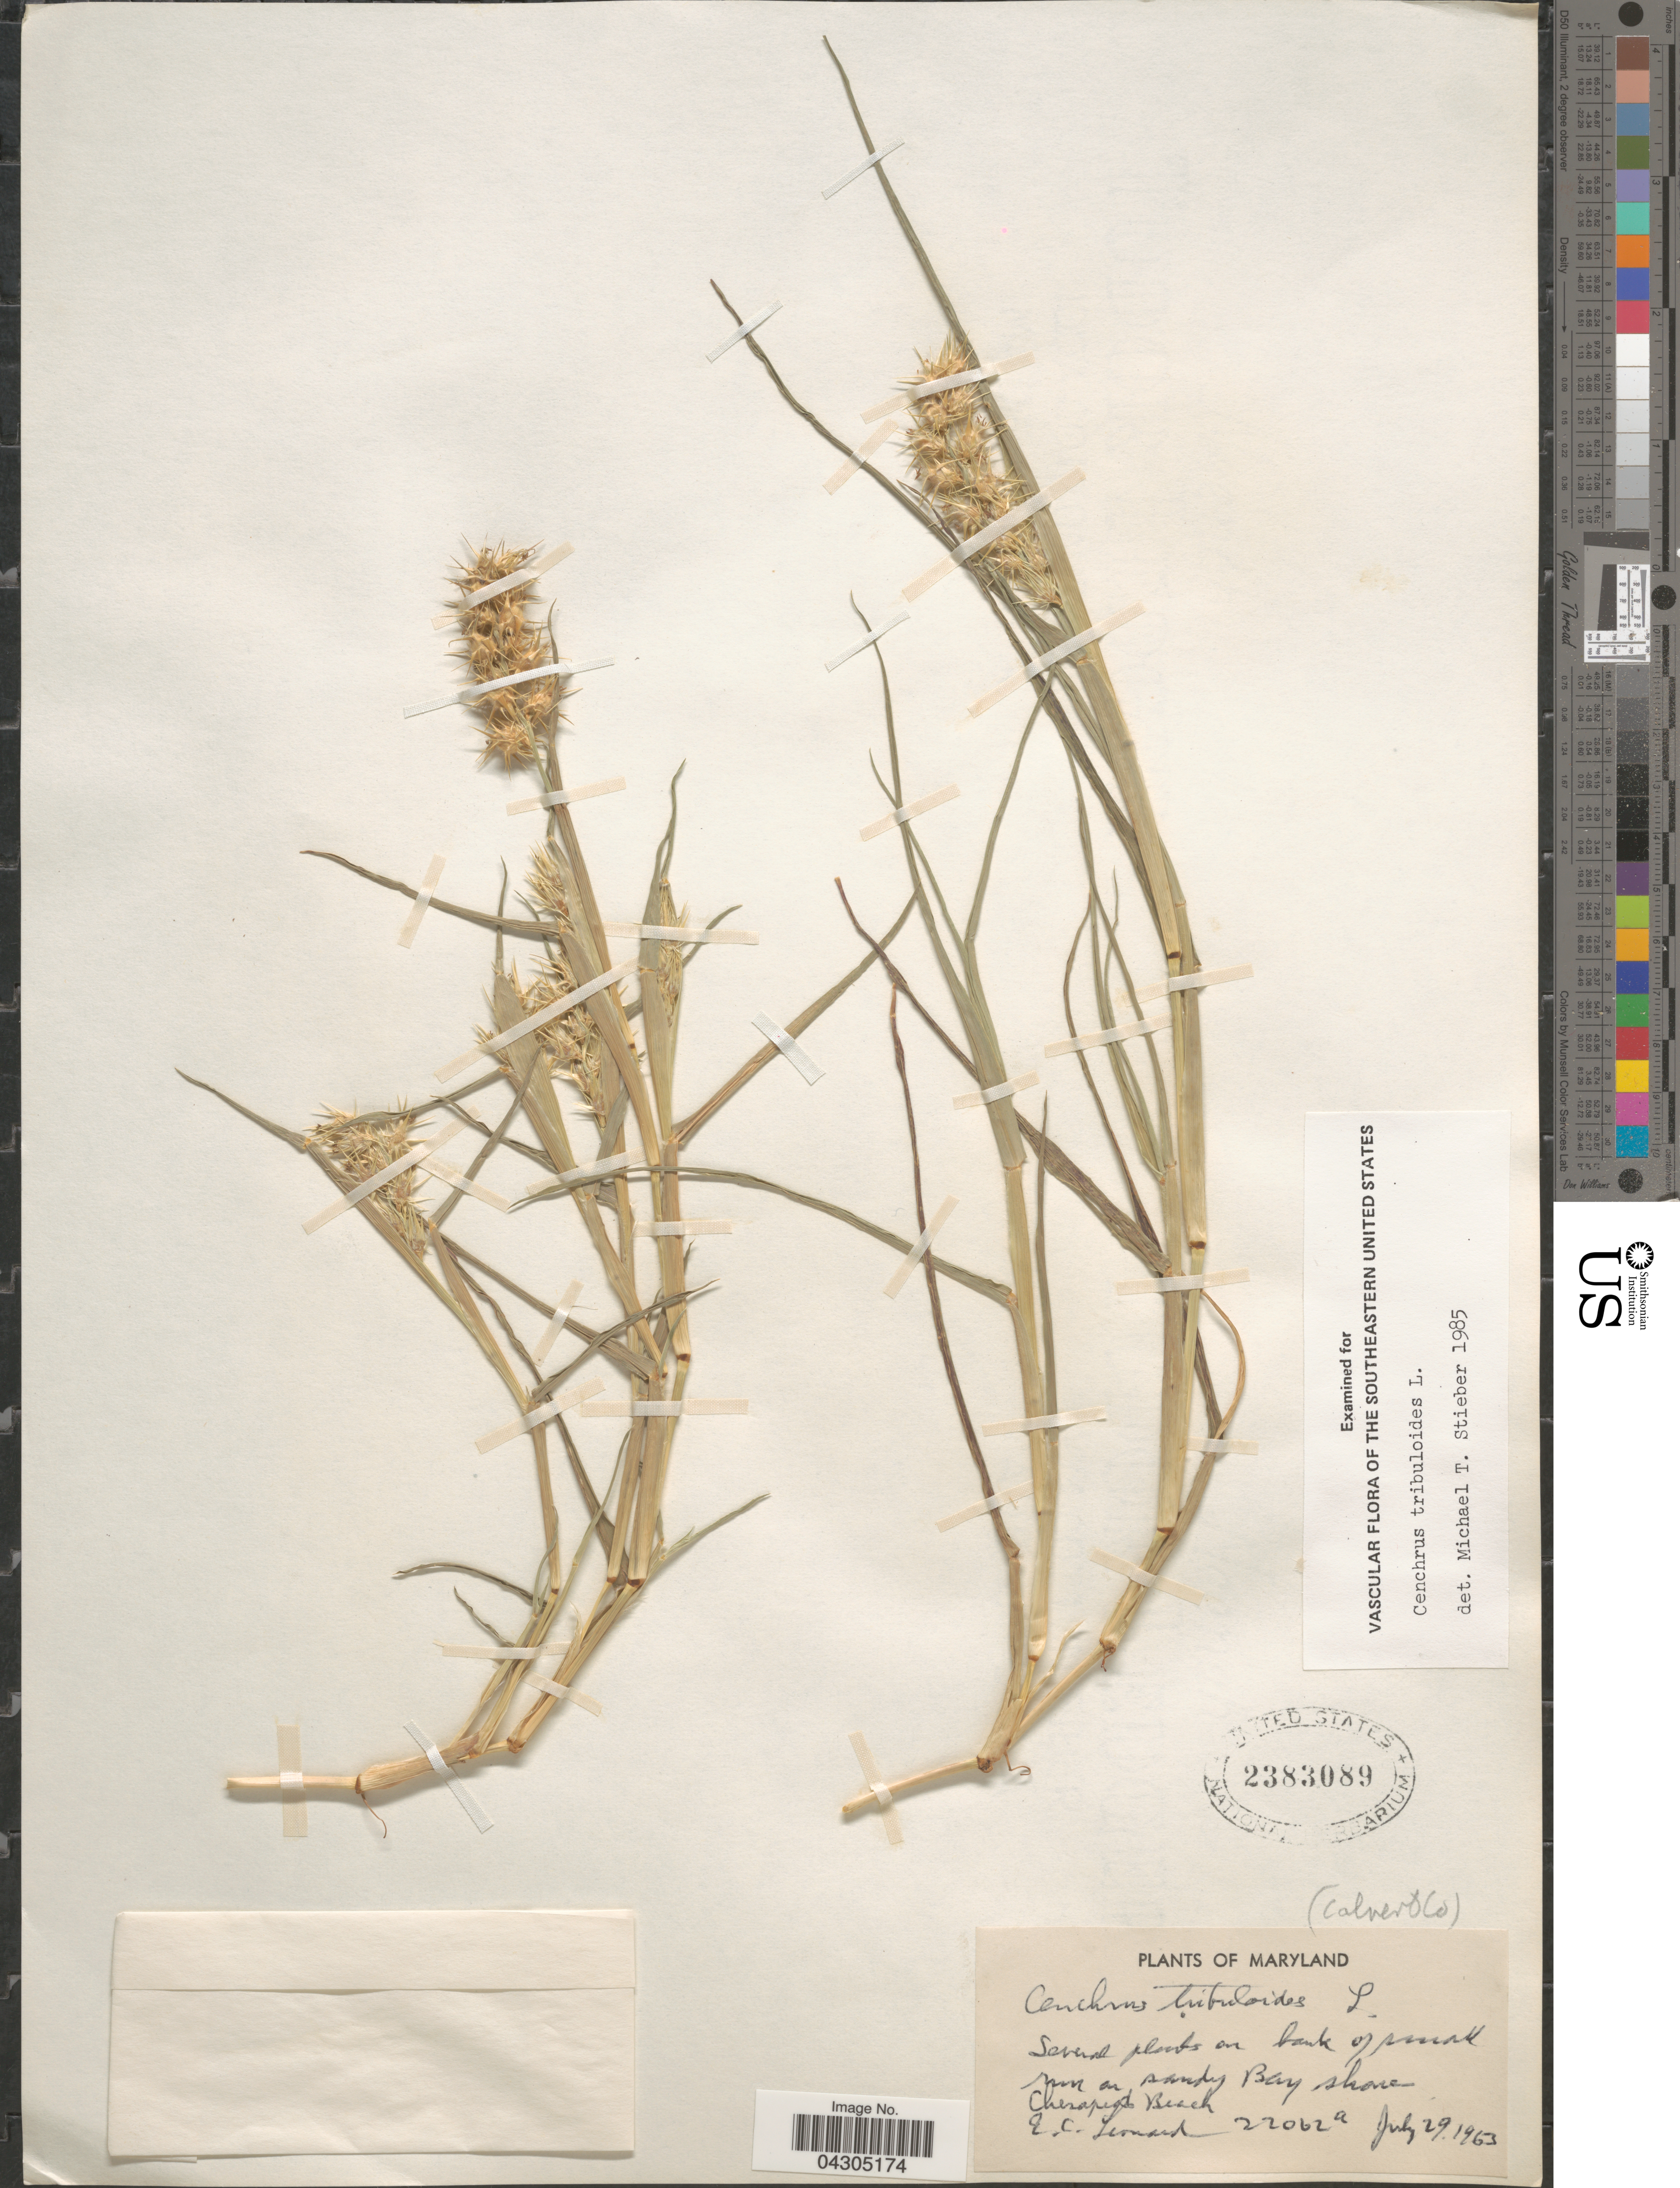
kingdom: Plantae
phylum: Tracheophyta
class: Liliopsida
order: Poales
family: Poaceae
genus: Cenchrus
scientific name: Cenchrus tribuloides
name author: L.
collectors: E. C. Leonard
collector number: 22062a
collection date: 1963-07-29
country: United States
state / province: Maryland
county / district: Calvert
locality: Calvert Co. Several plants on bank of small river on sandy Bay shore. Chesapeake Beach.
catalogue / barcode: US 2383089